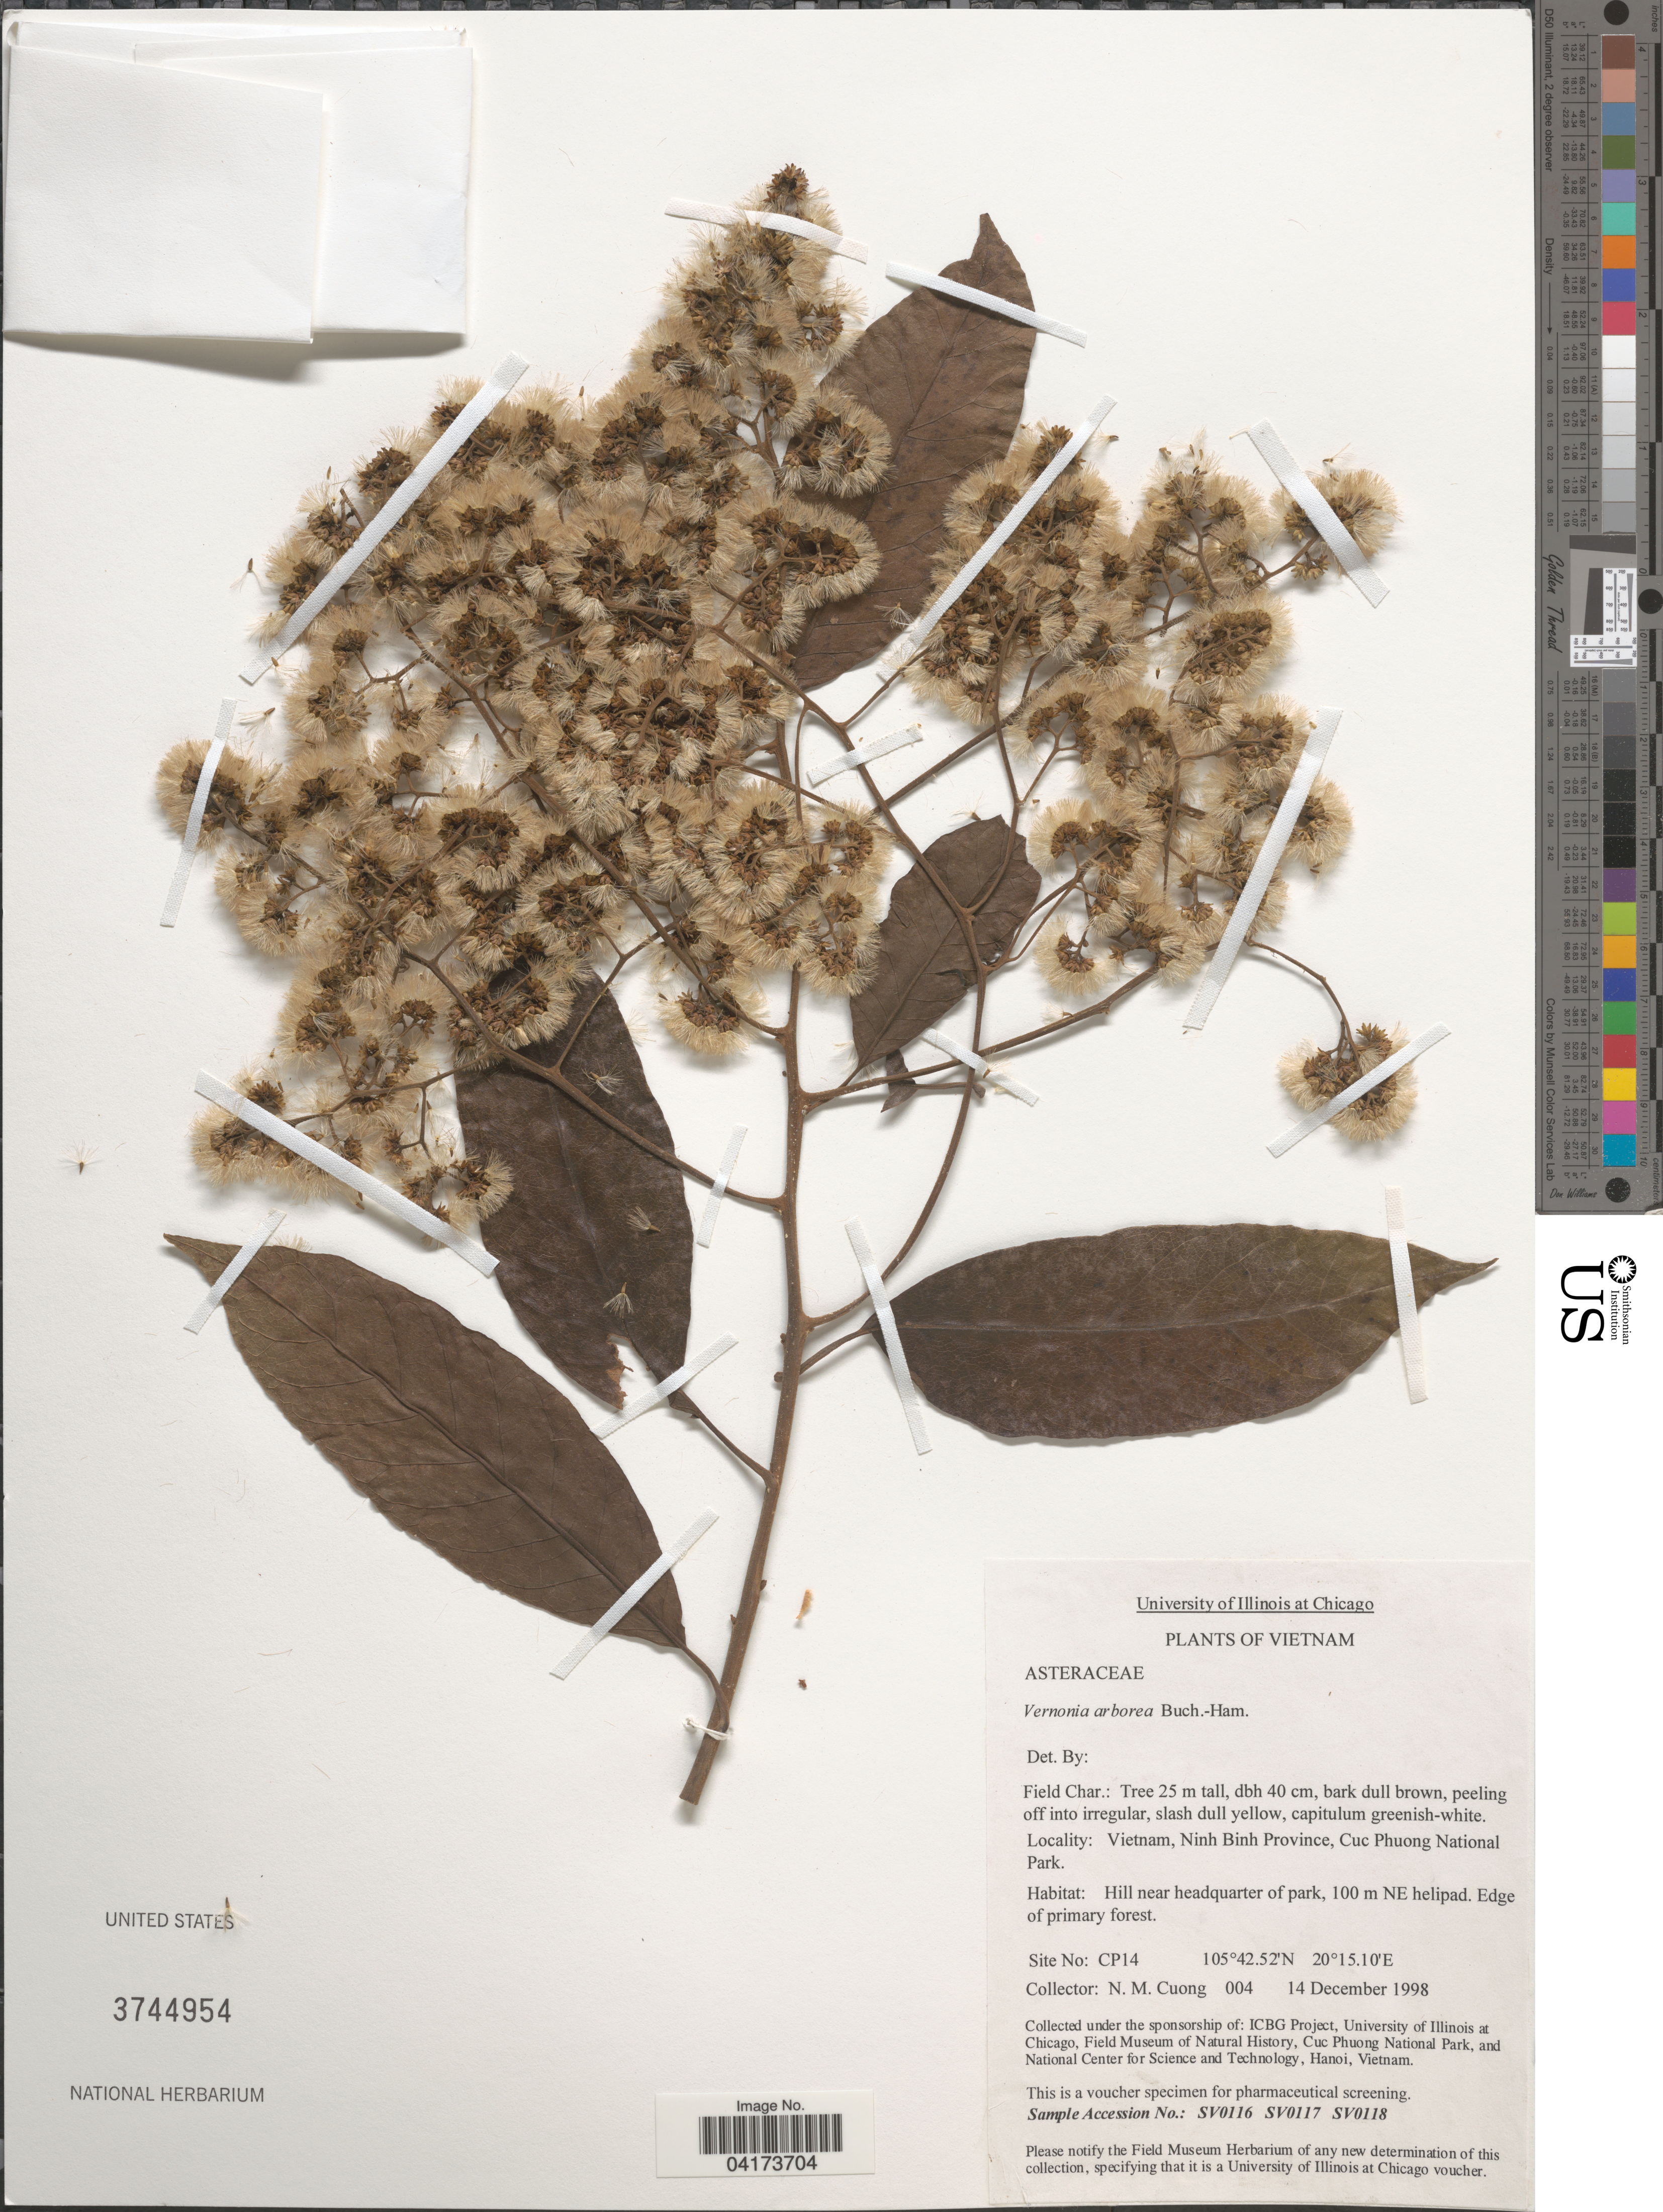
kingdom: Plantae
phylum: Tracheophyta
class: Magnoliopsida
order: Asterales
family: Asteraceae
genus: Strobocalyx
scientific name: Strobocalyx arborea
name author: (Buch.-Ham.) Sch. Bip.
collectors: N. M. Cuong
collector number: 004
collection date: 1998-12-14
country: Vietnam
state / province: Ninh Binh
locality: Cuc Phuong National Park. Hill near headquarter of park, 100 m NE helipad.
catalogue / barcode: US 3744954